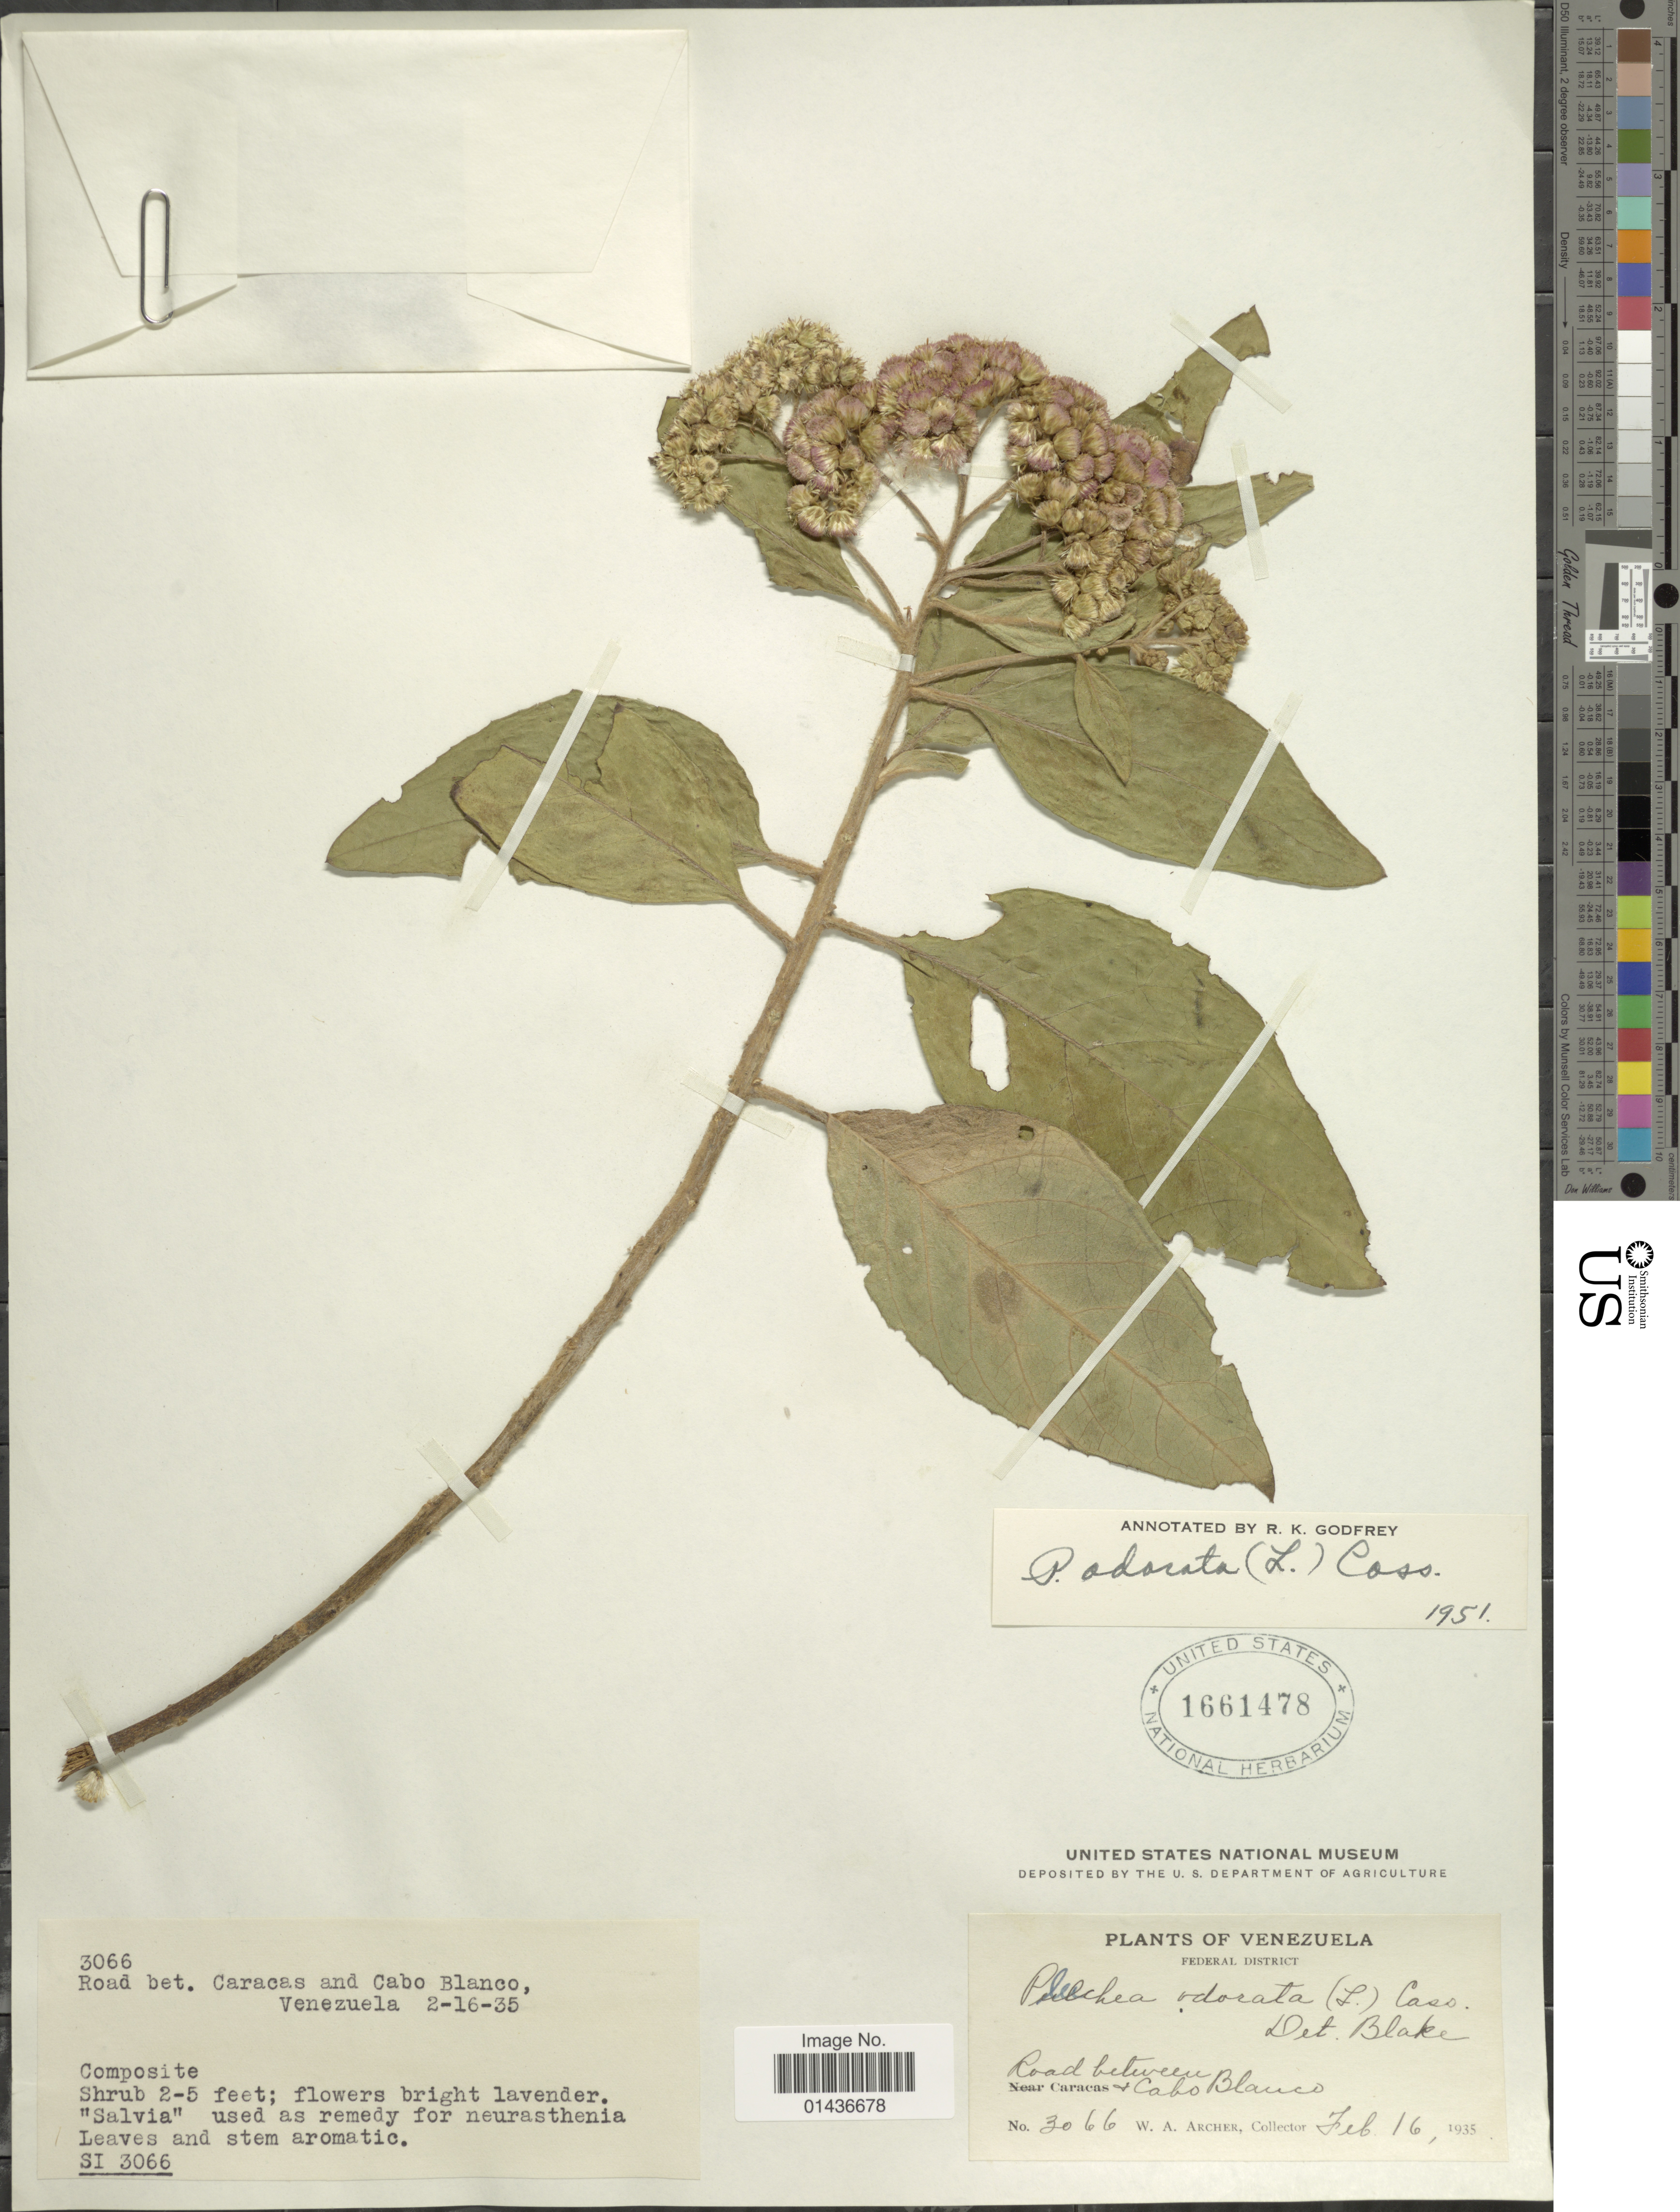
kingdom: Plantae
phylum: Tracheophyta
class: Magnoliopsida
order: Asterales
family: Asteraceae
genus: Pluchea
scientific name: Pluchea carolinensis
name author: (Jacq.) D. Don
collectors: W. A. Archer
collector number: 3066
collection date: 1935-02-16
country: Venezuela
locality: Federal District, Road between Caracas & Cabo Blanco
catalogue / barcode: US 1661478